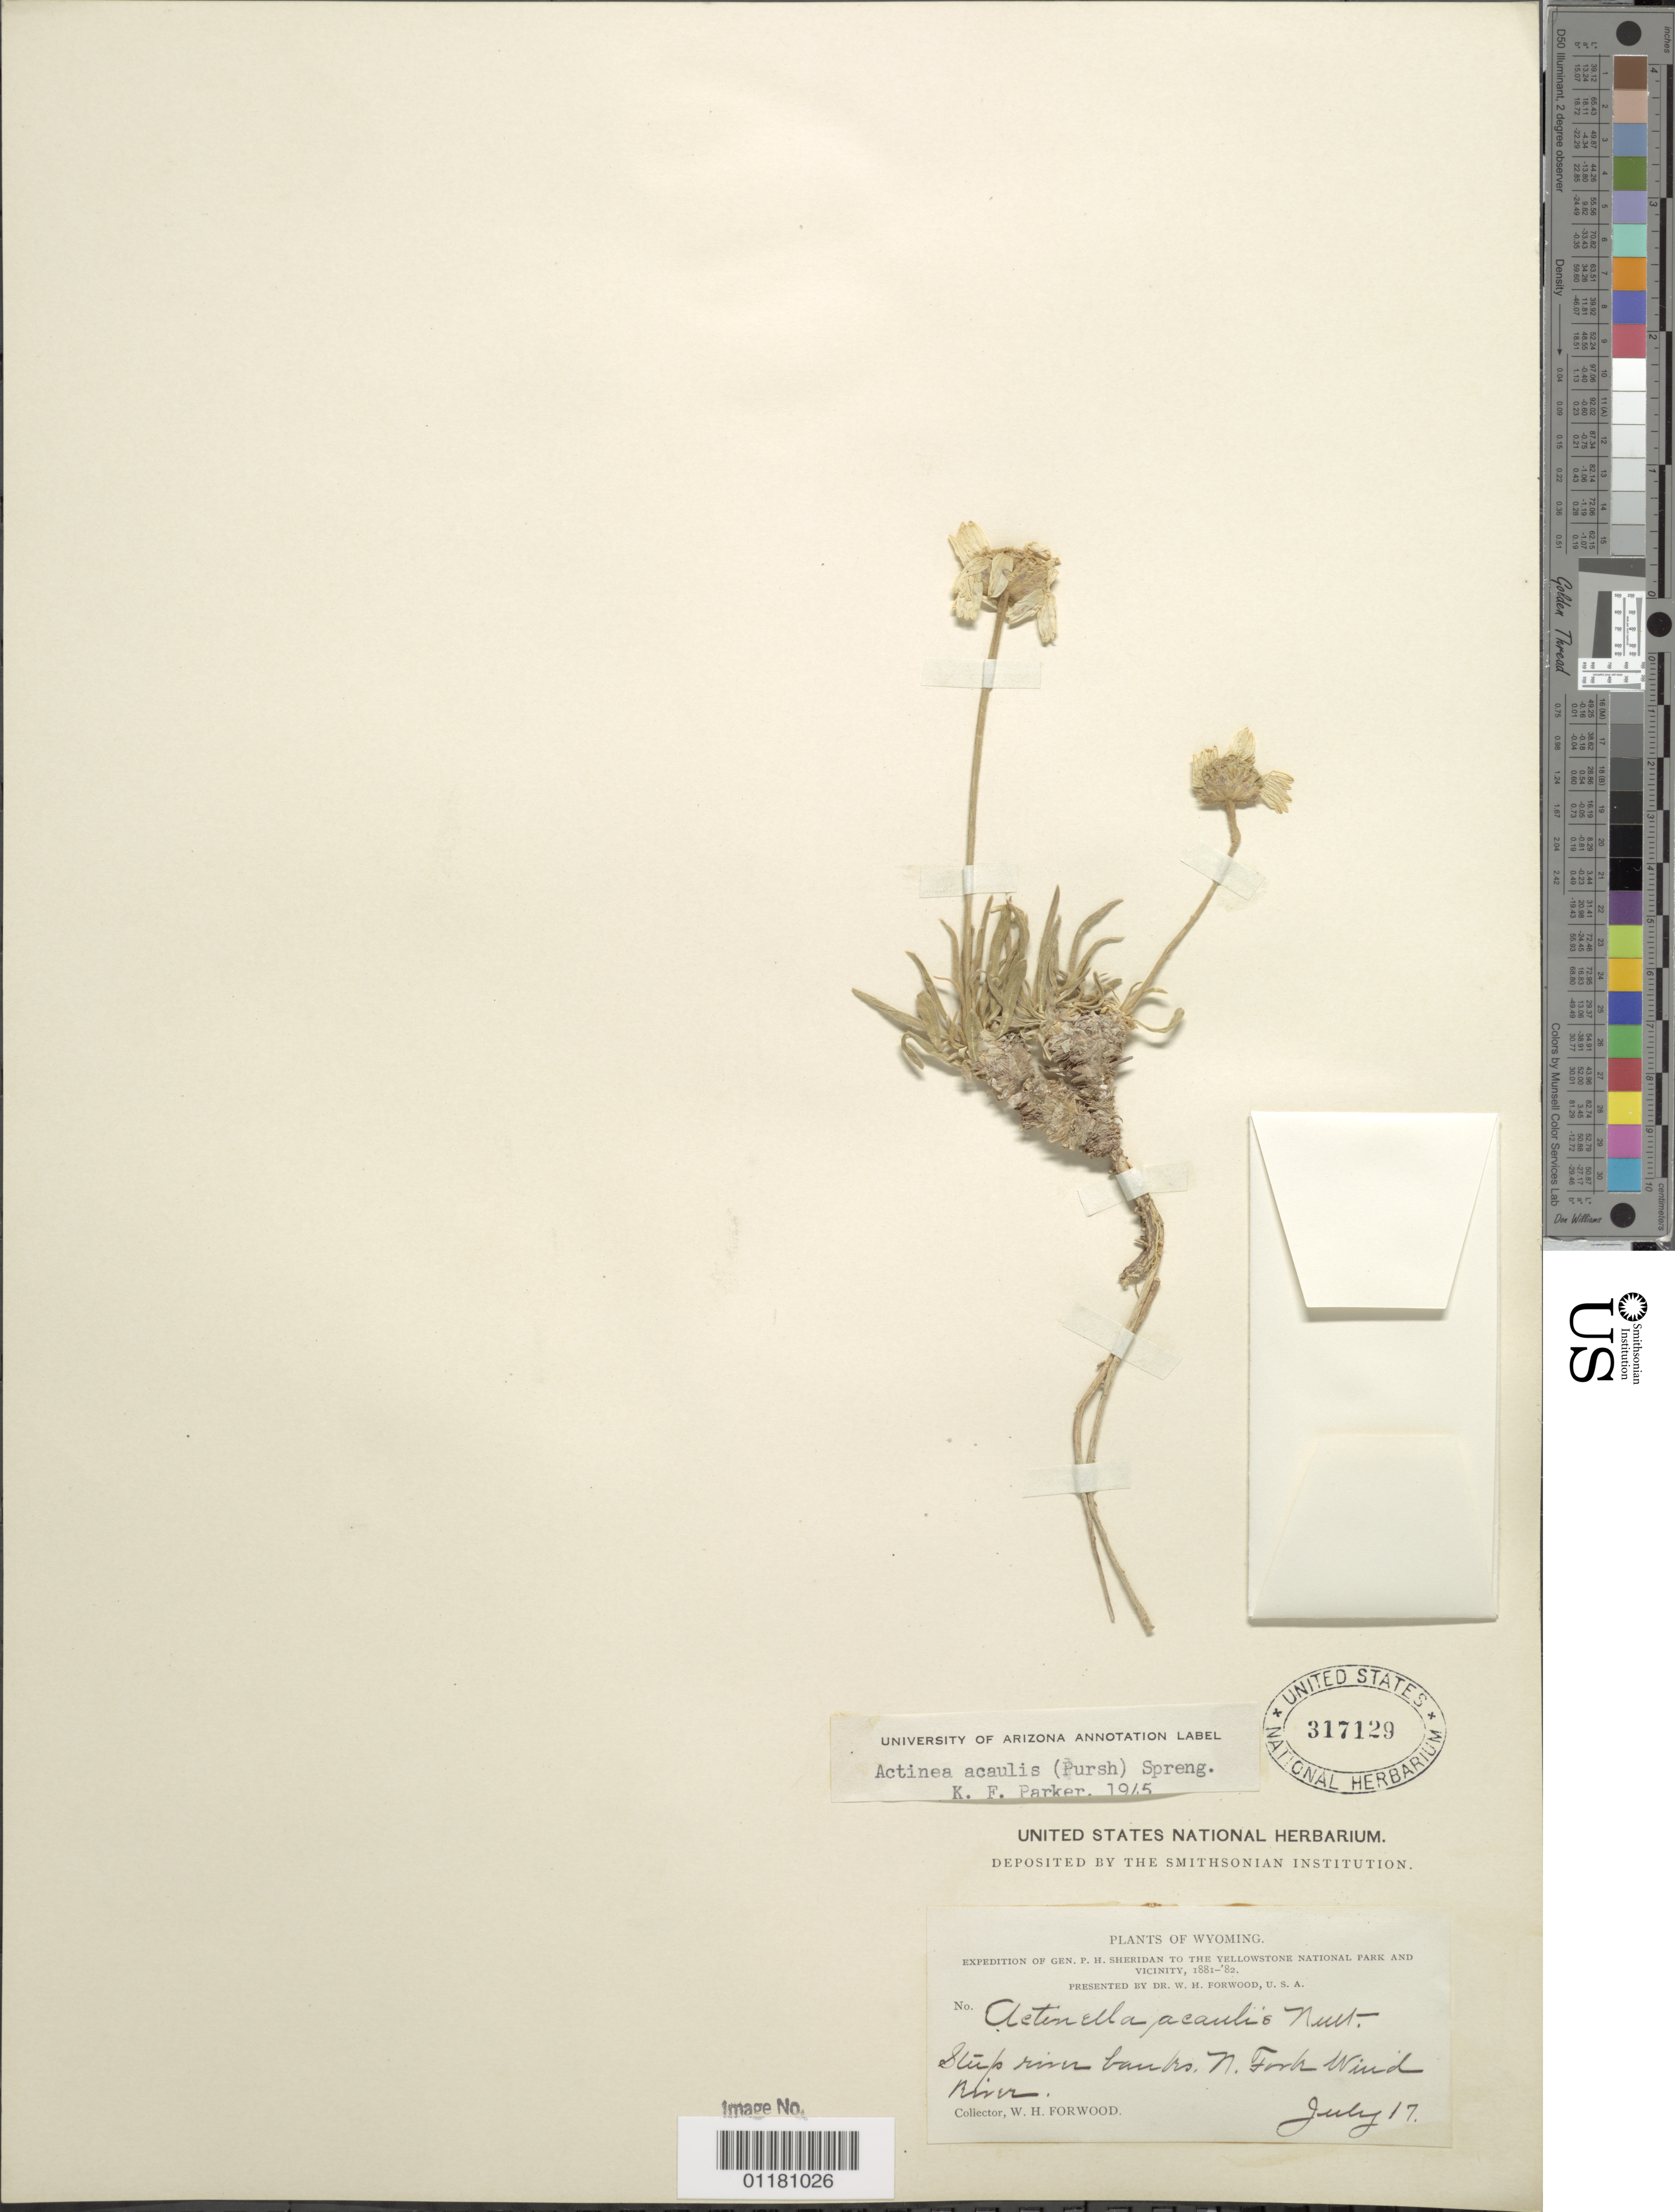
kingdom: Plantae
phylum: Tracheophyta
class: Magnoliopsida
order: Asterales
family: Asteraceae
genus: Actinea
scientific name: Actinea acaulis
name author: (Pursh) Spreng.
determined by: Parker, K. F.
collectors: W. Forwood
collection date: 1881-07-17 or 1882-07-17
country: United States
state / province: Wyoming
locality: N. Fork of Wind River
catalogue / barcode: US 317129